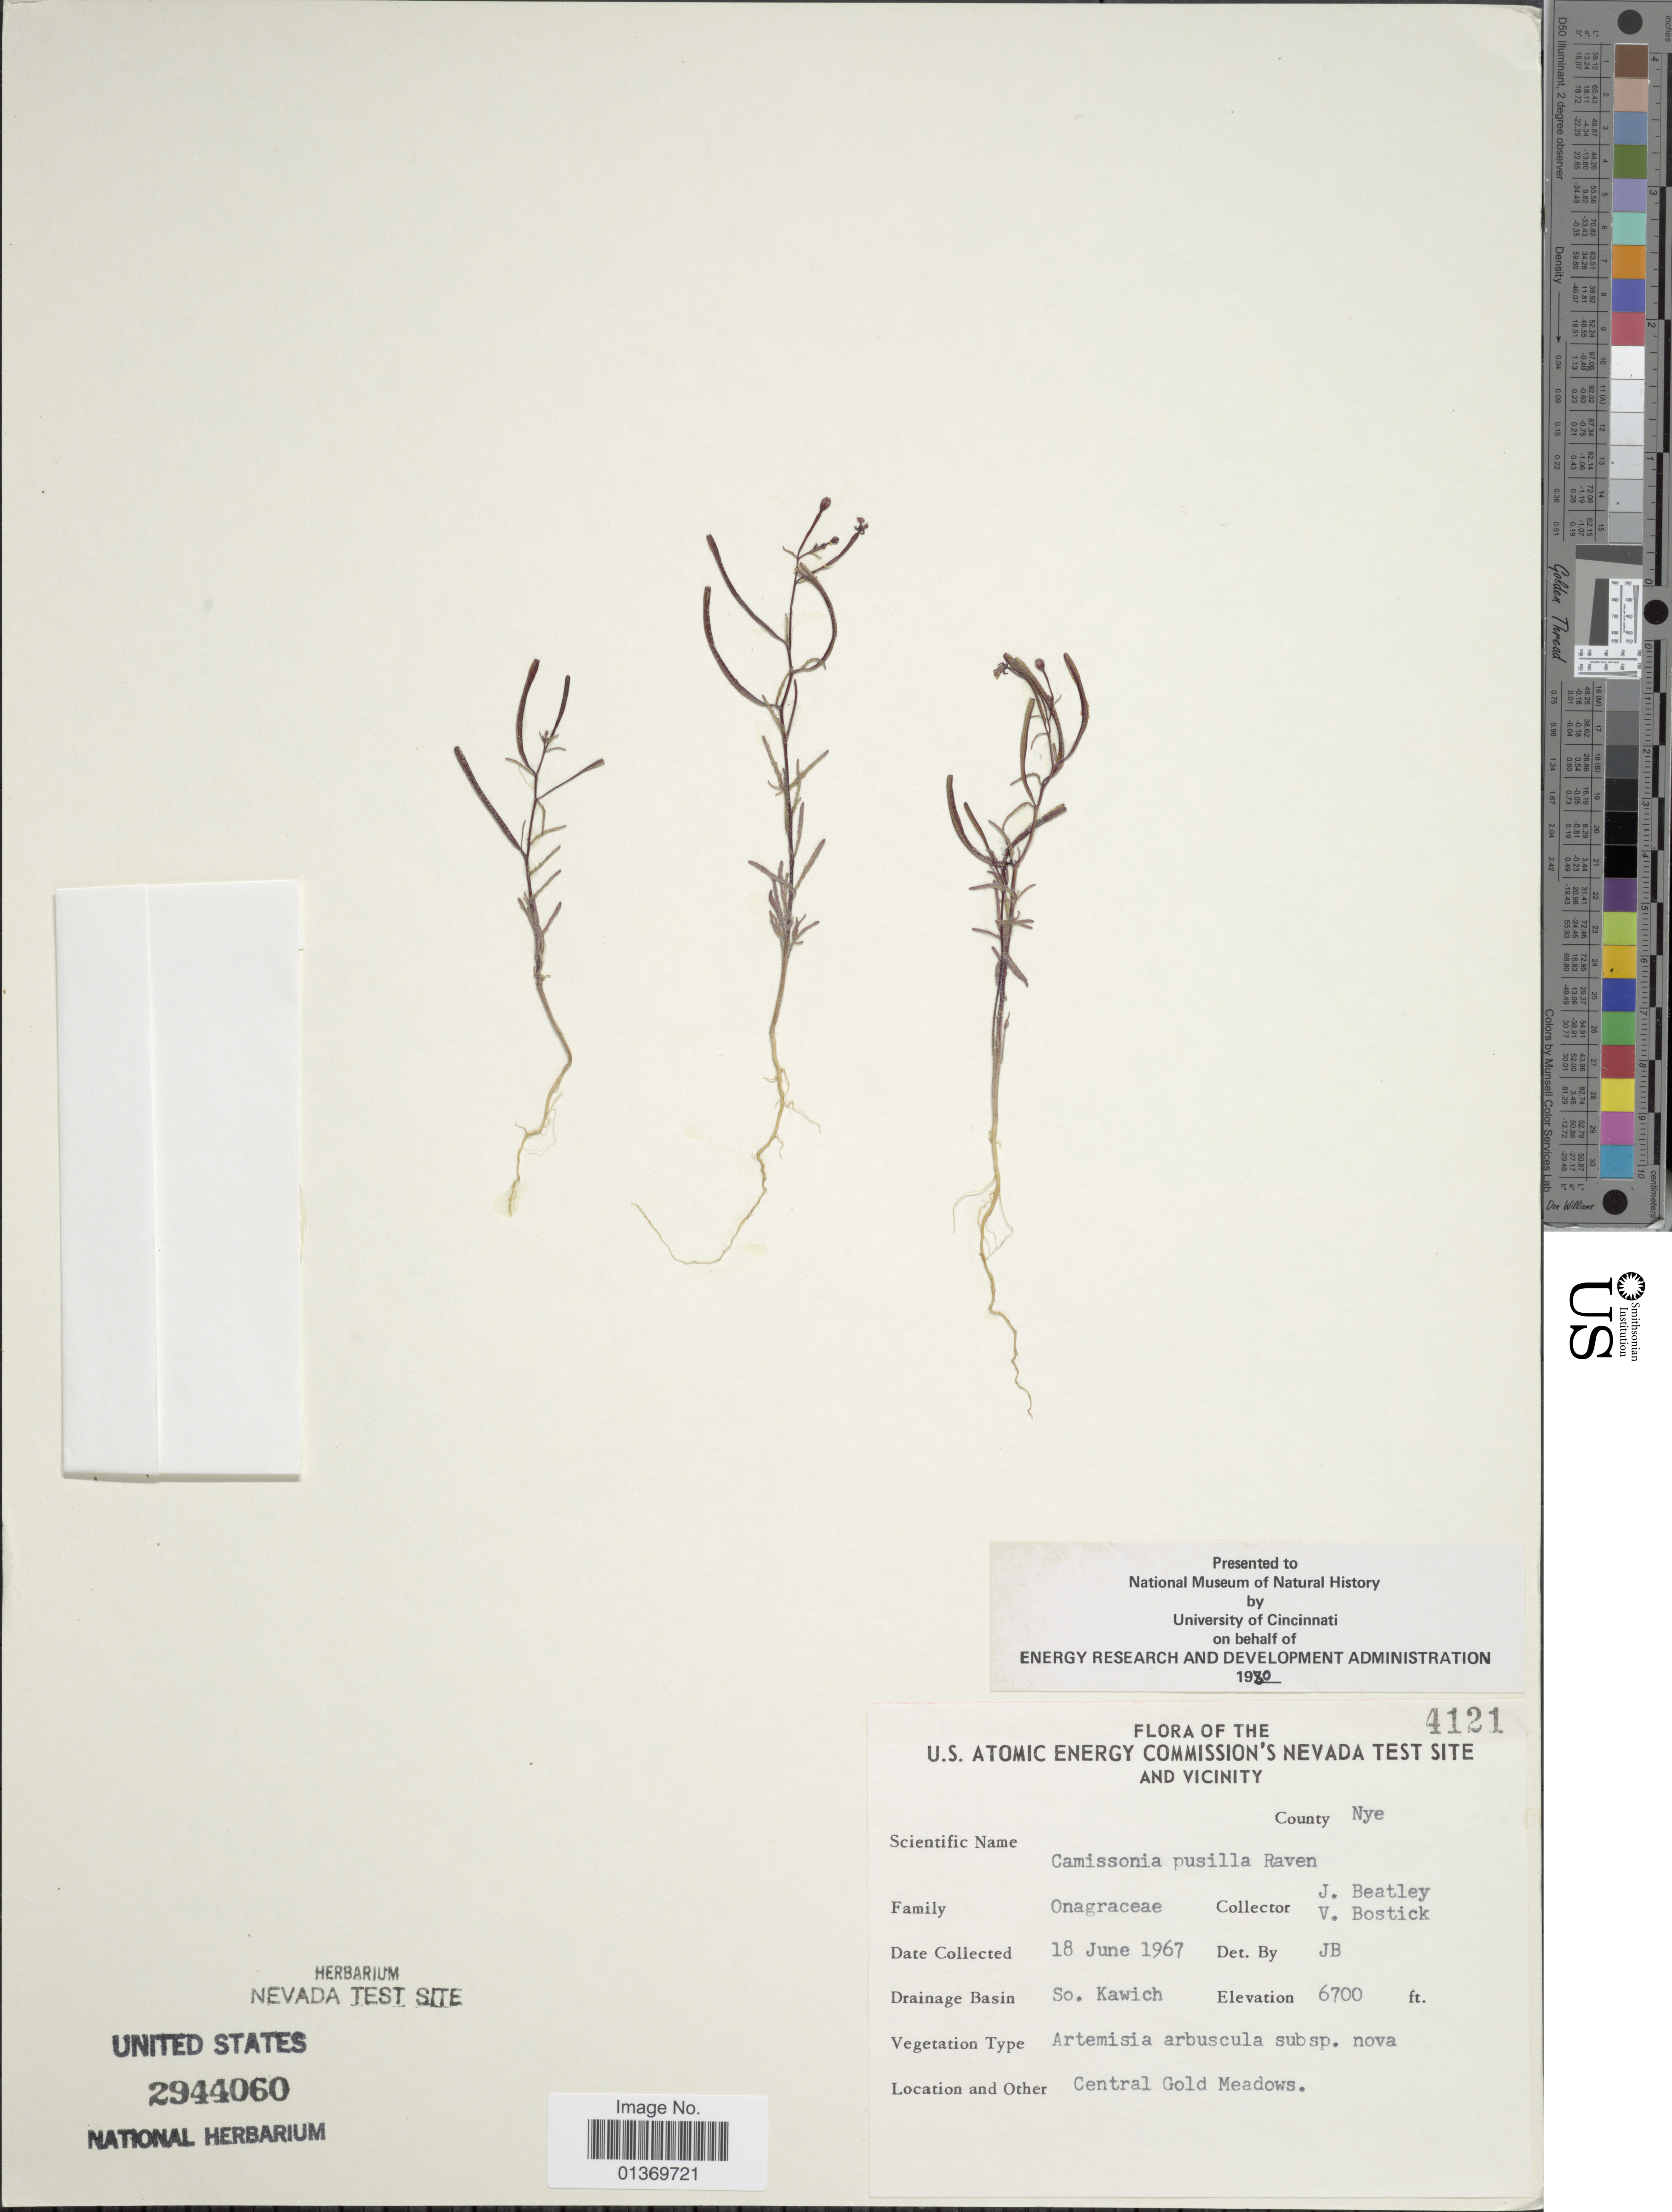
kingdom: Plantae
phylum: Tracheophyta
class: Magnoliopsida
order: Myrtales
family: Onagraceae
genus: Camissonia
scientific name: Camissonia pusilla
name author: P.H. Raven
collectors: J. C. Beatley & V. Bostick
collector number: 4121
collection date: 1967-06-18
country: United States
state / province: Nevada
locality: U. S. Atomic Energy Commission's Nevada Test Site and Vicinity, County Nye, So. Kawich, Central Gold Meadows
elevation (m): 2042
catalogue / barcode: US 2944060